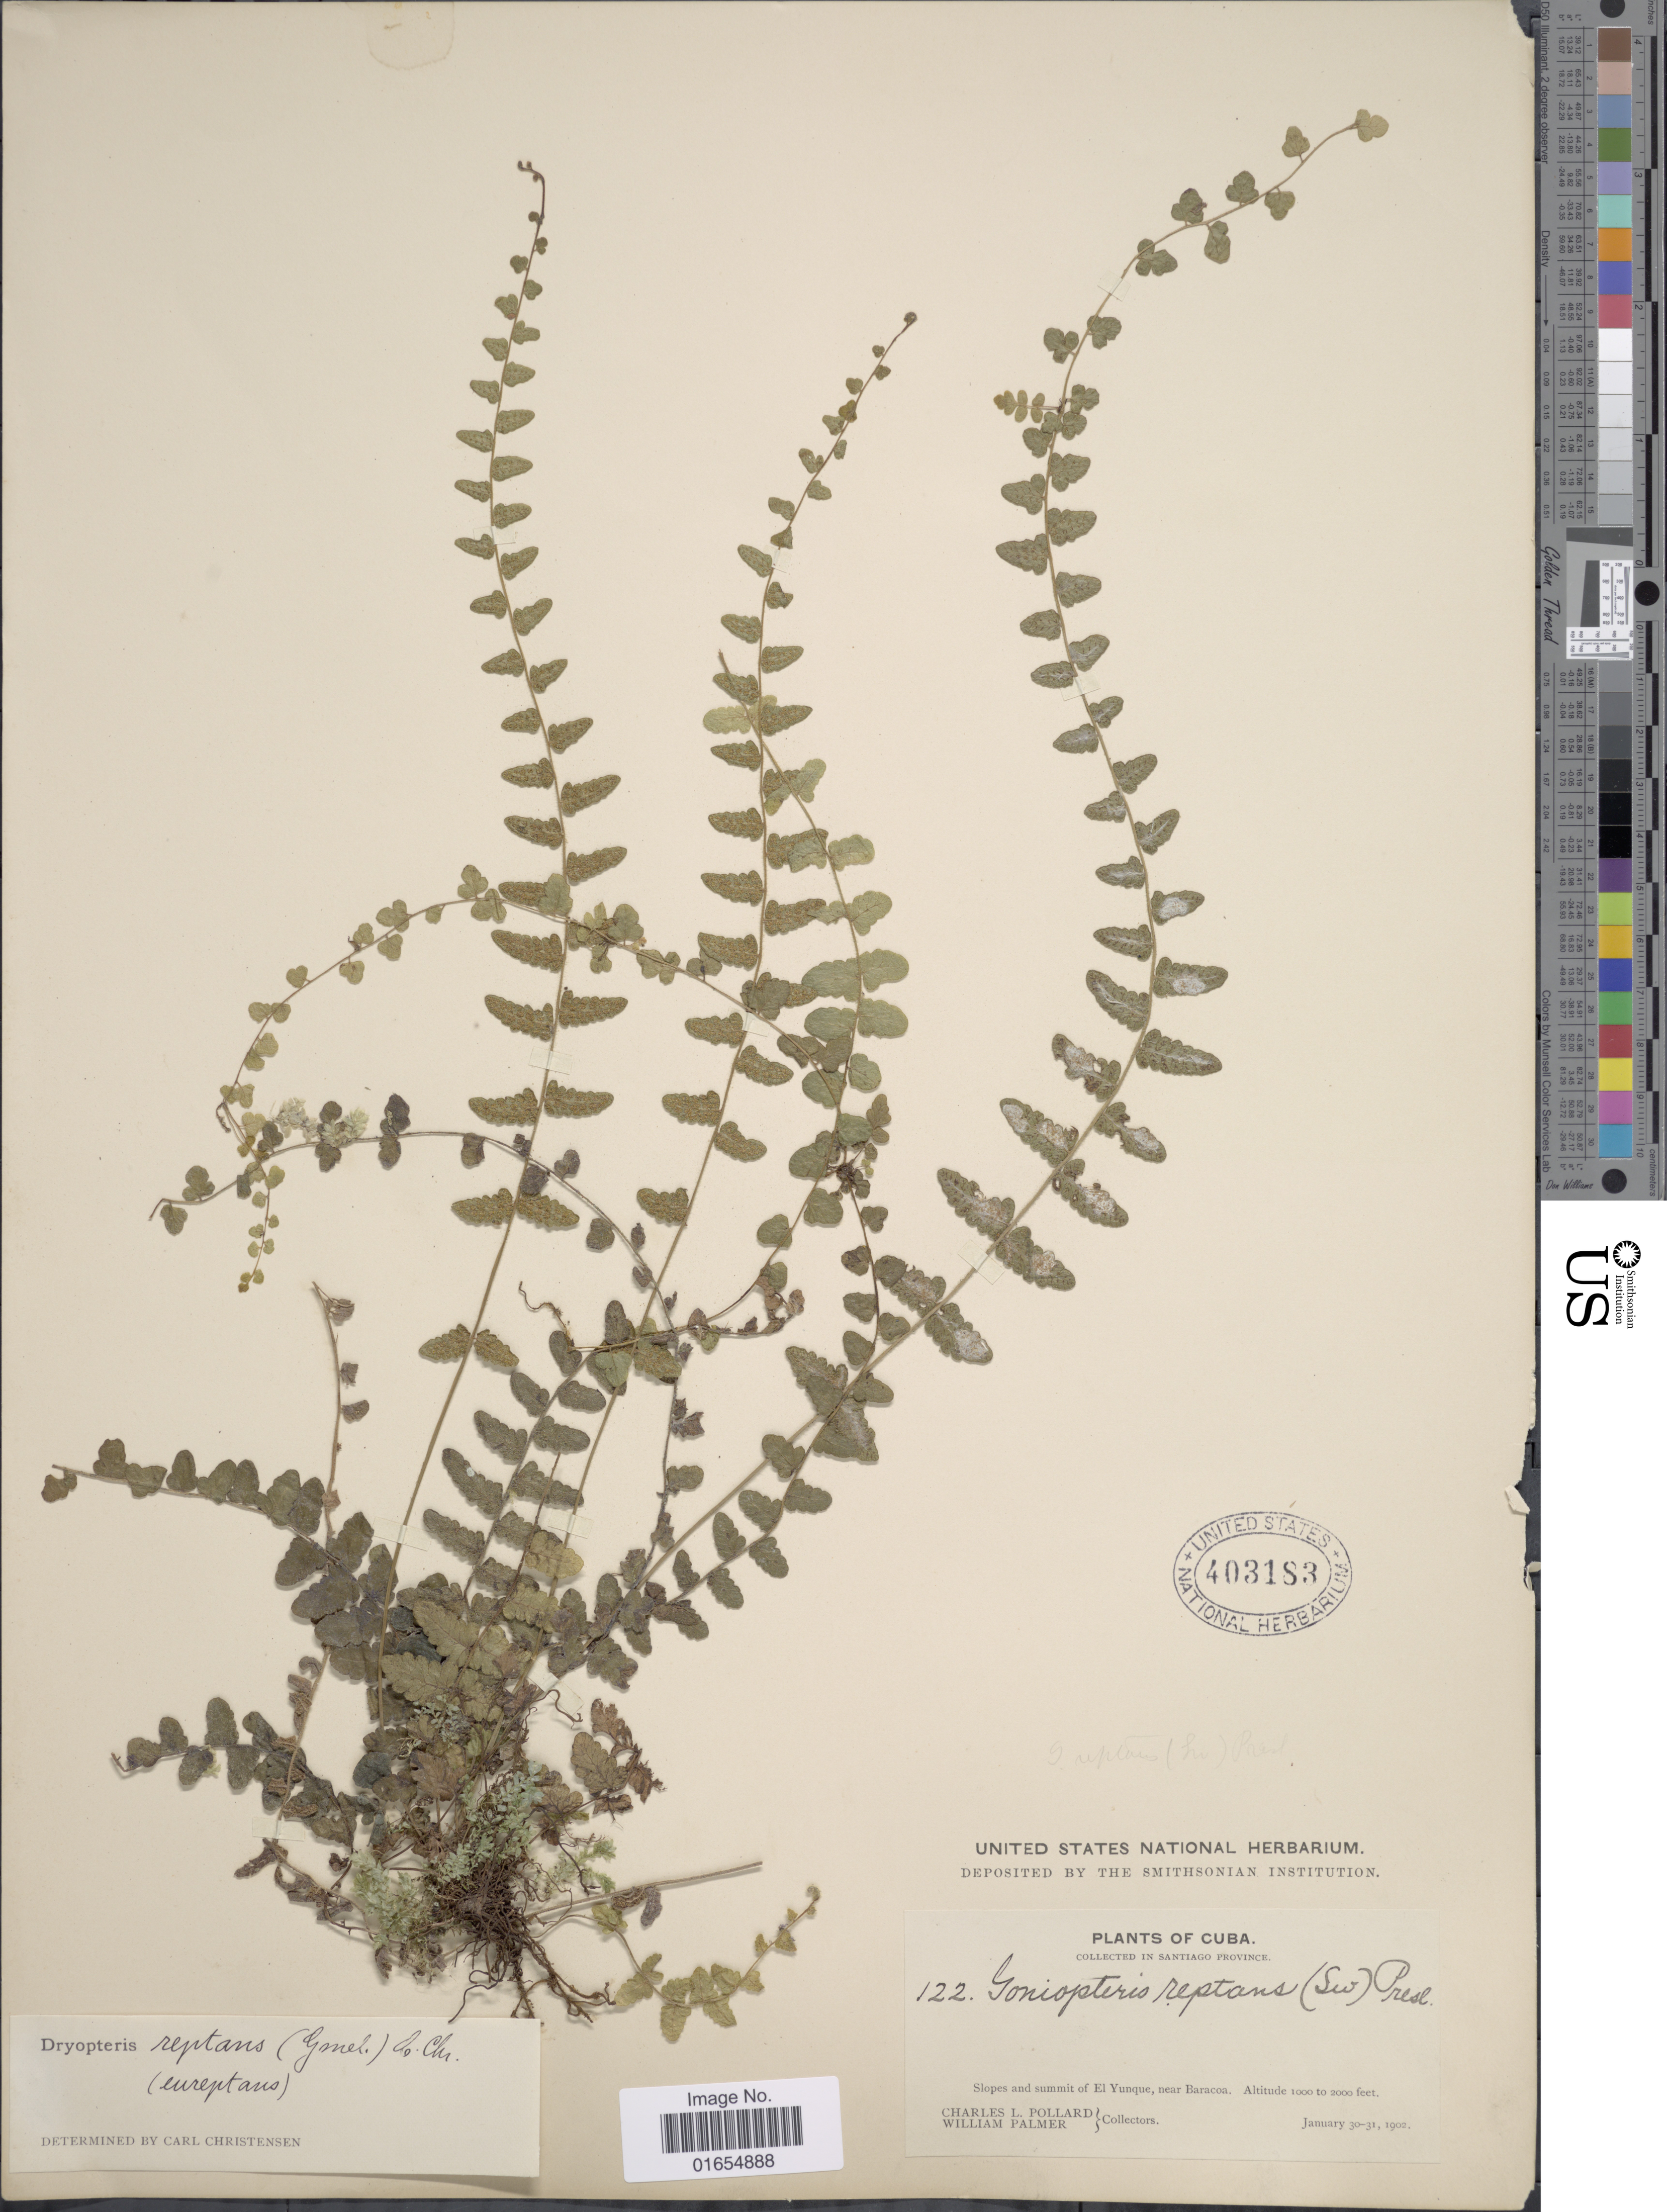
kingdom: Plantae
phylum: Tracheophyta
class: Polypodiopsida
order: Polypodiales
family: Thelypteridaceae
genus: Goniopteris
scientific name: Goniopteris reptans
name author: (J.F. Gmel.) C. Presl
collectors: C. L. Pollard & W. Palmer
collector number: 122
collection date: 1902-01-30/1902-01-31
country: Cuba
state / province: Santiago de Cuba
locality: Slopes and summit of El Yunque, near Baracoa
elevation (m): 305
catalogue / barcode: US 403183